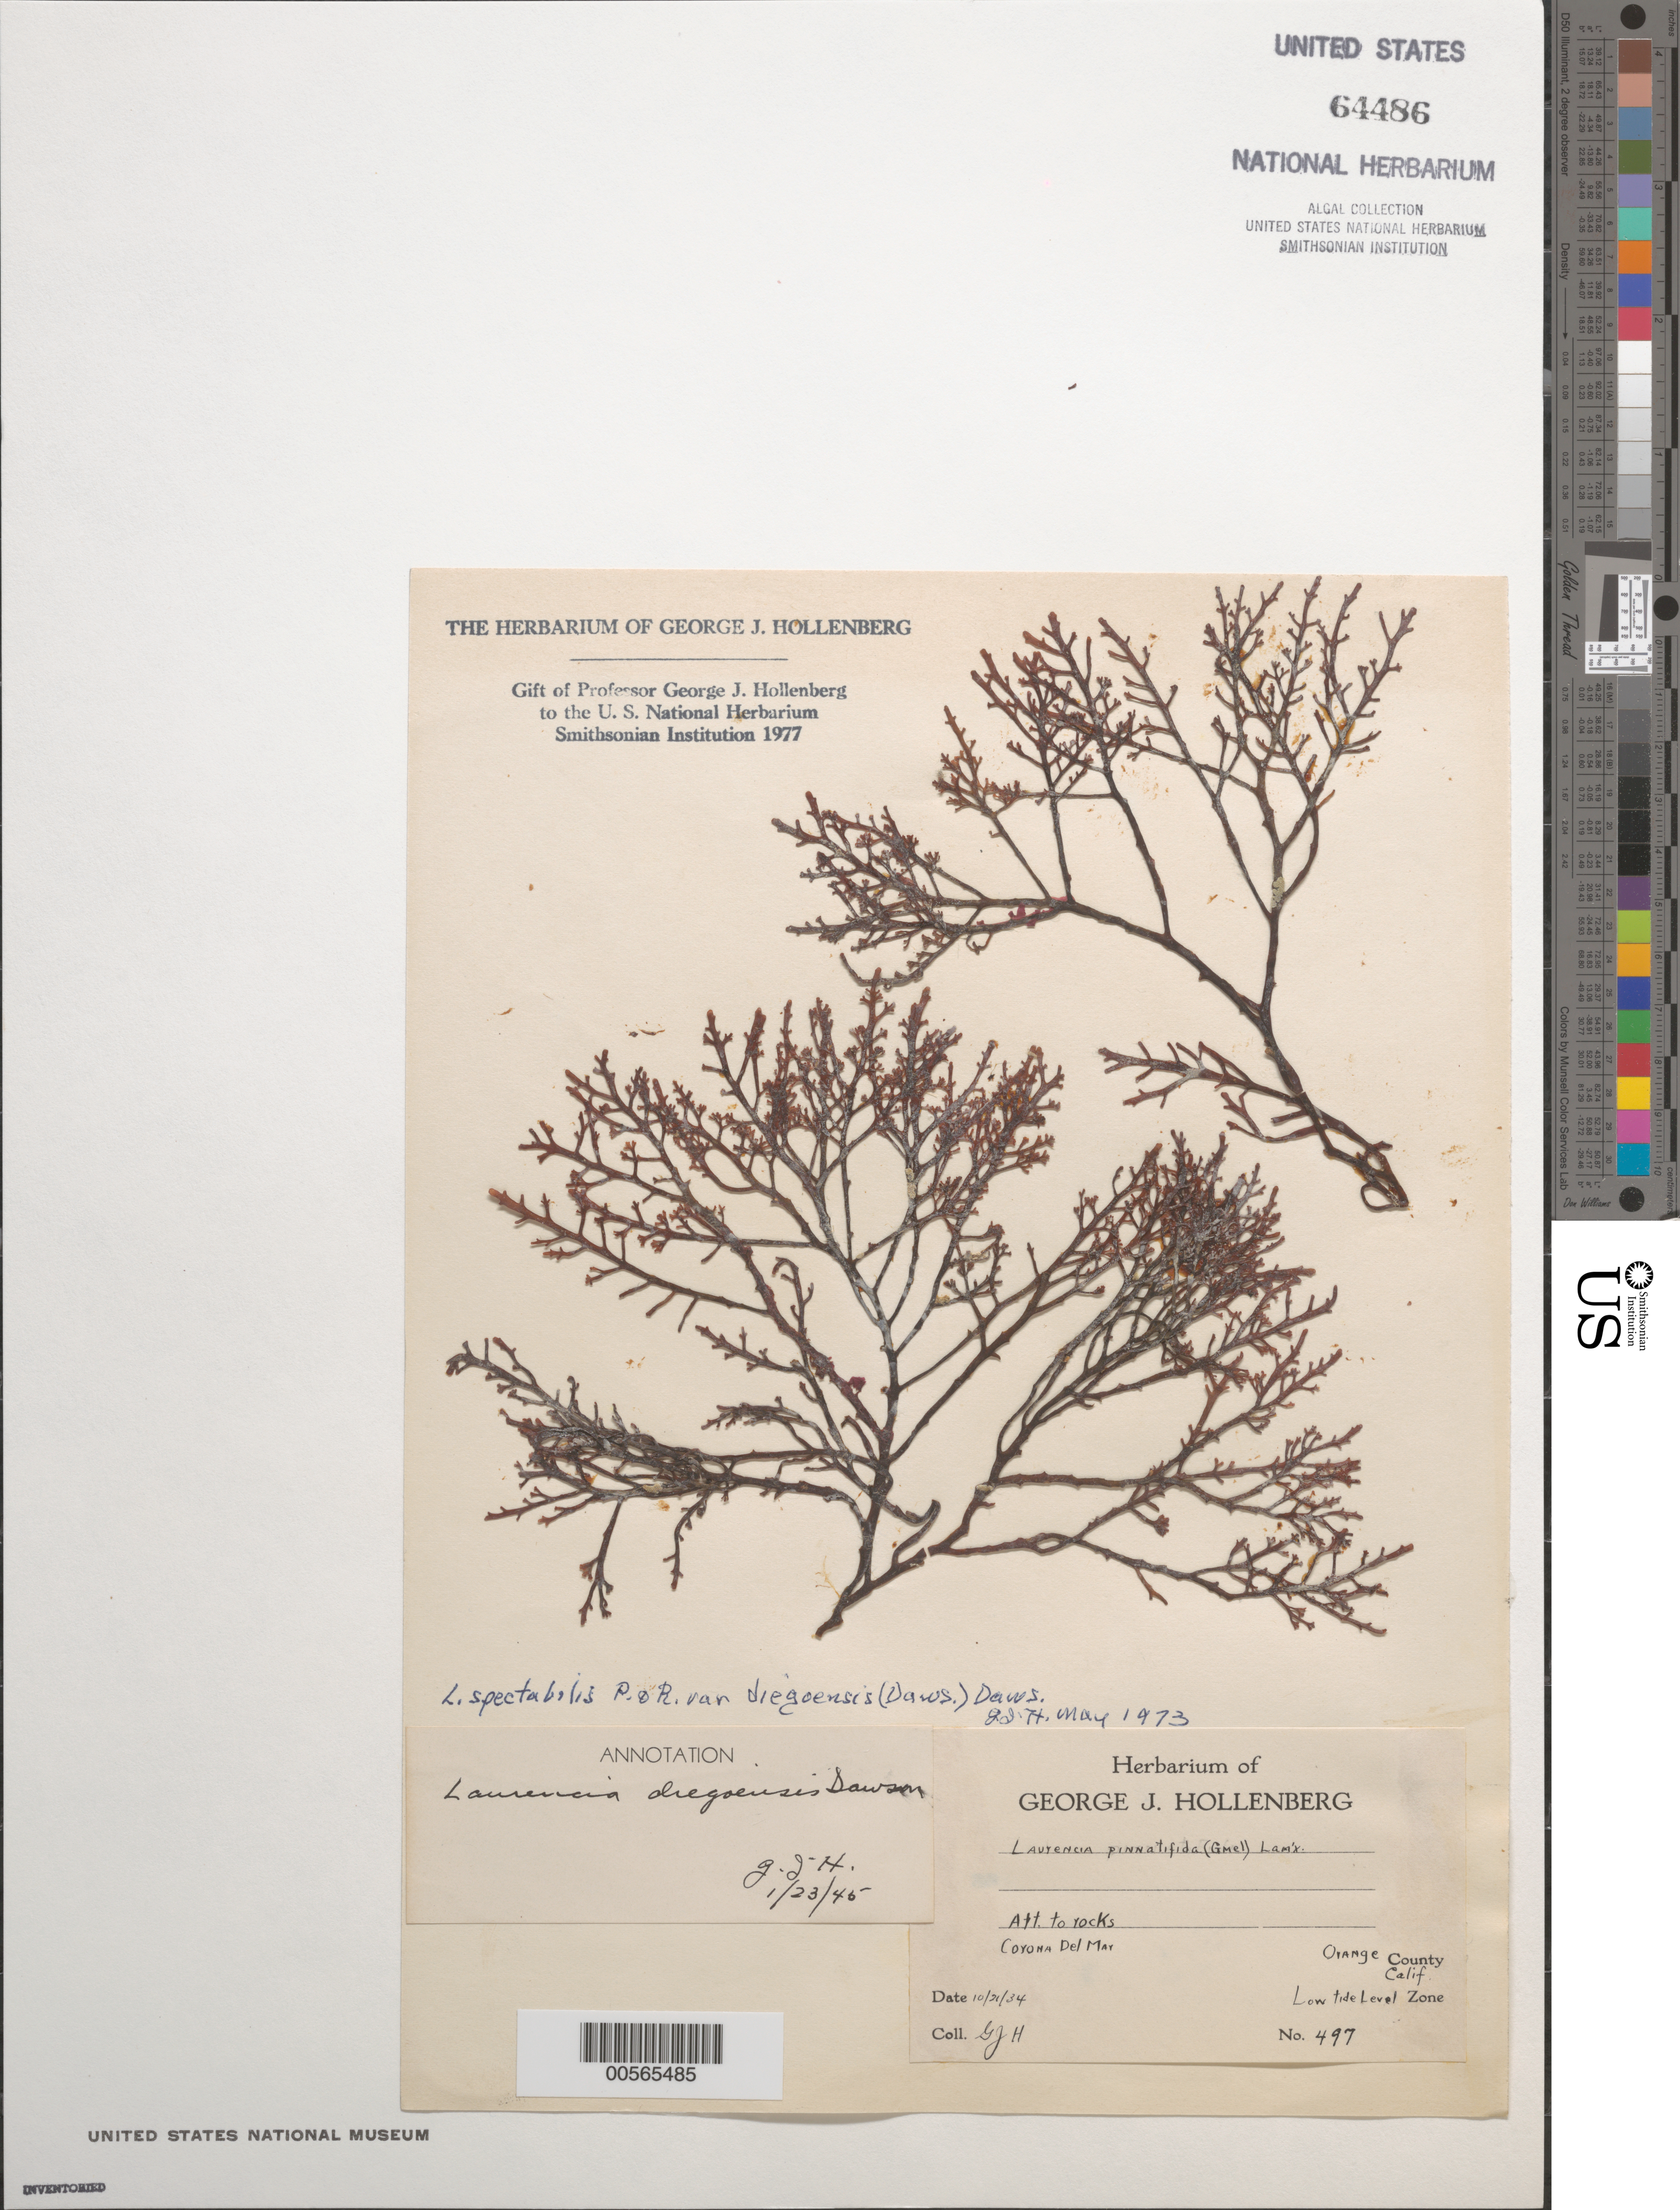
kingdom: Plantae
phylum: Rhodophyta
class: Florideophyceae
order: Ceramiales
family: Rhodomelaceae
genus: Osmundea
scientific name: Osmundea spectabilis var. diegoensis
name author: (E.Y. Dawson) K.W. Nam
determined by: Algae name updating Project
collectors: G. Hollenberg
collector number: GJH 497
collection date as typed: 21 Oct 1934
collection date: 1934-10-21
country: United States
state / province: California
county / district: Orange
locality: Corona del Mar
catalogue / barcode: US 64486